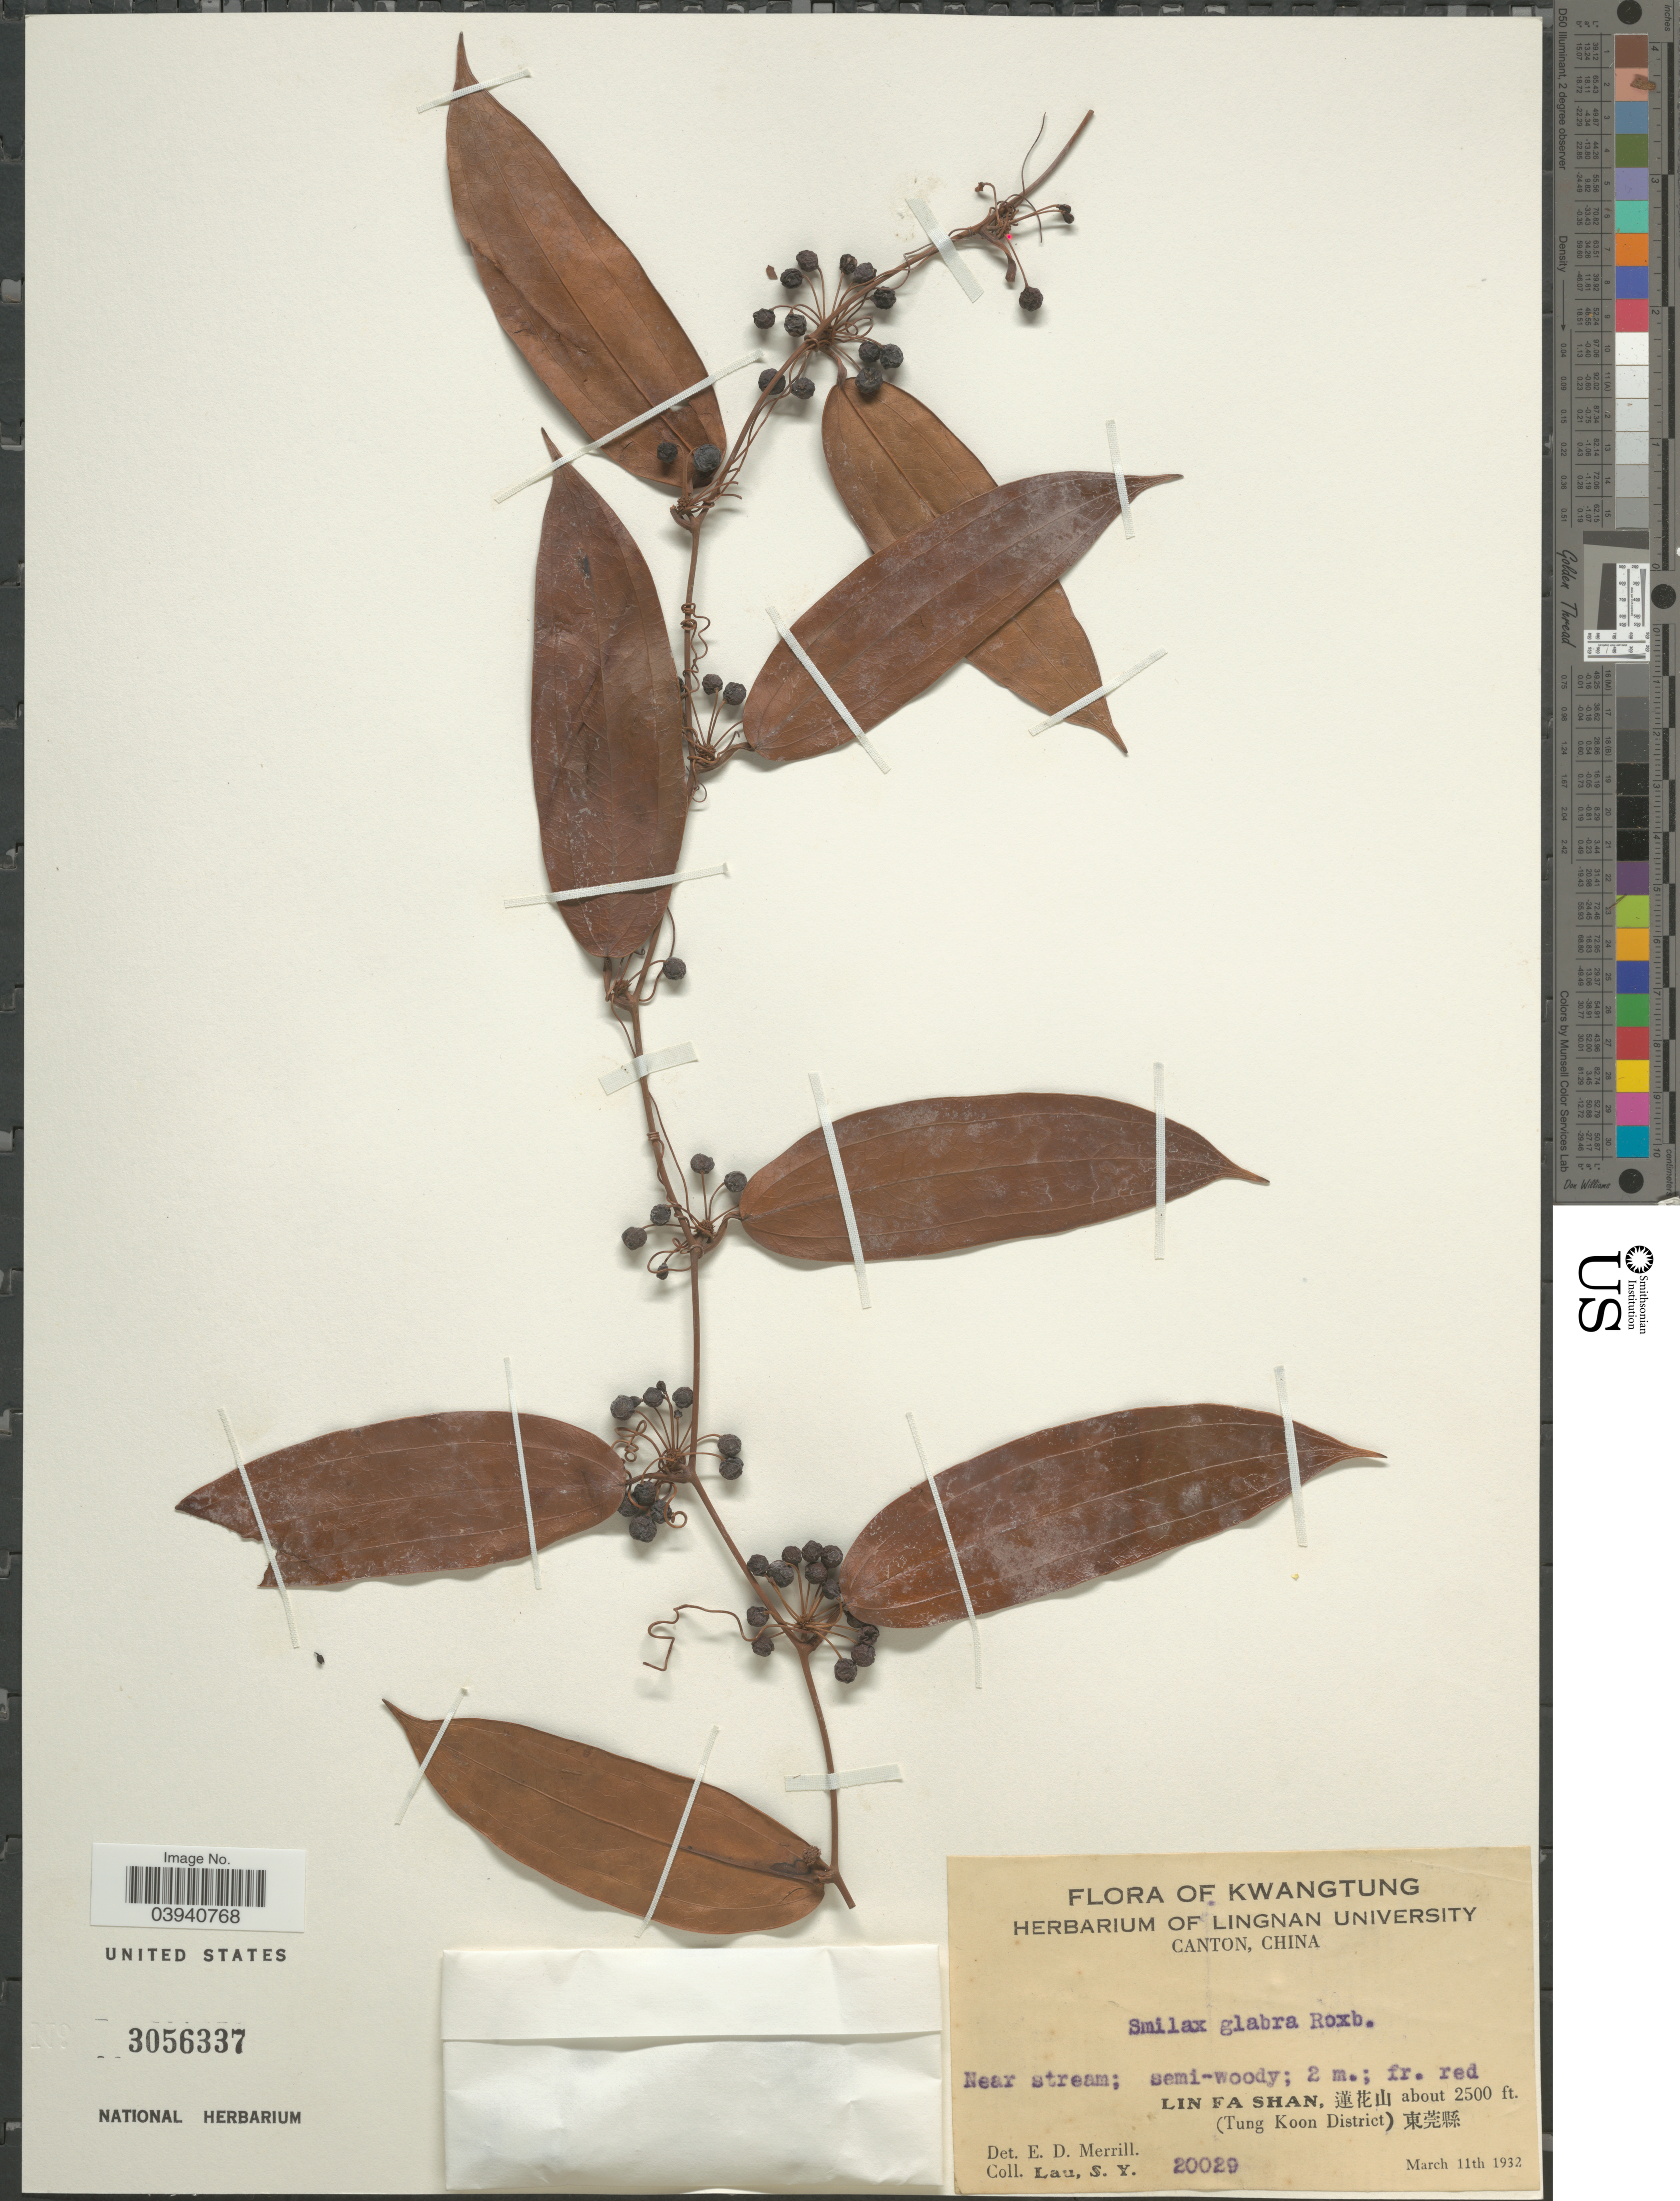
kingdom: Plantae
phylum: Tracheophyta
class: Liliopsida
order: Liliales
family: Smilacaceae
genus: Smilax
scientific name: Smilax glabra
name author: Roxb.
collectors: S. Y. Lau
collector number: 20029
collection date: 1932-03-11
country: China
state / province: Guangdong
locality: Tung Koon District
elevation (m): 762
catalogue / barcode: US 3056337